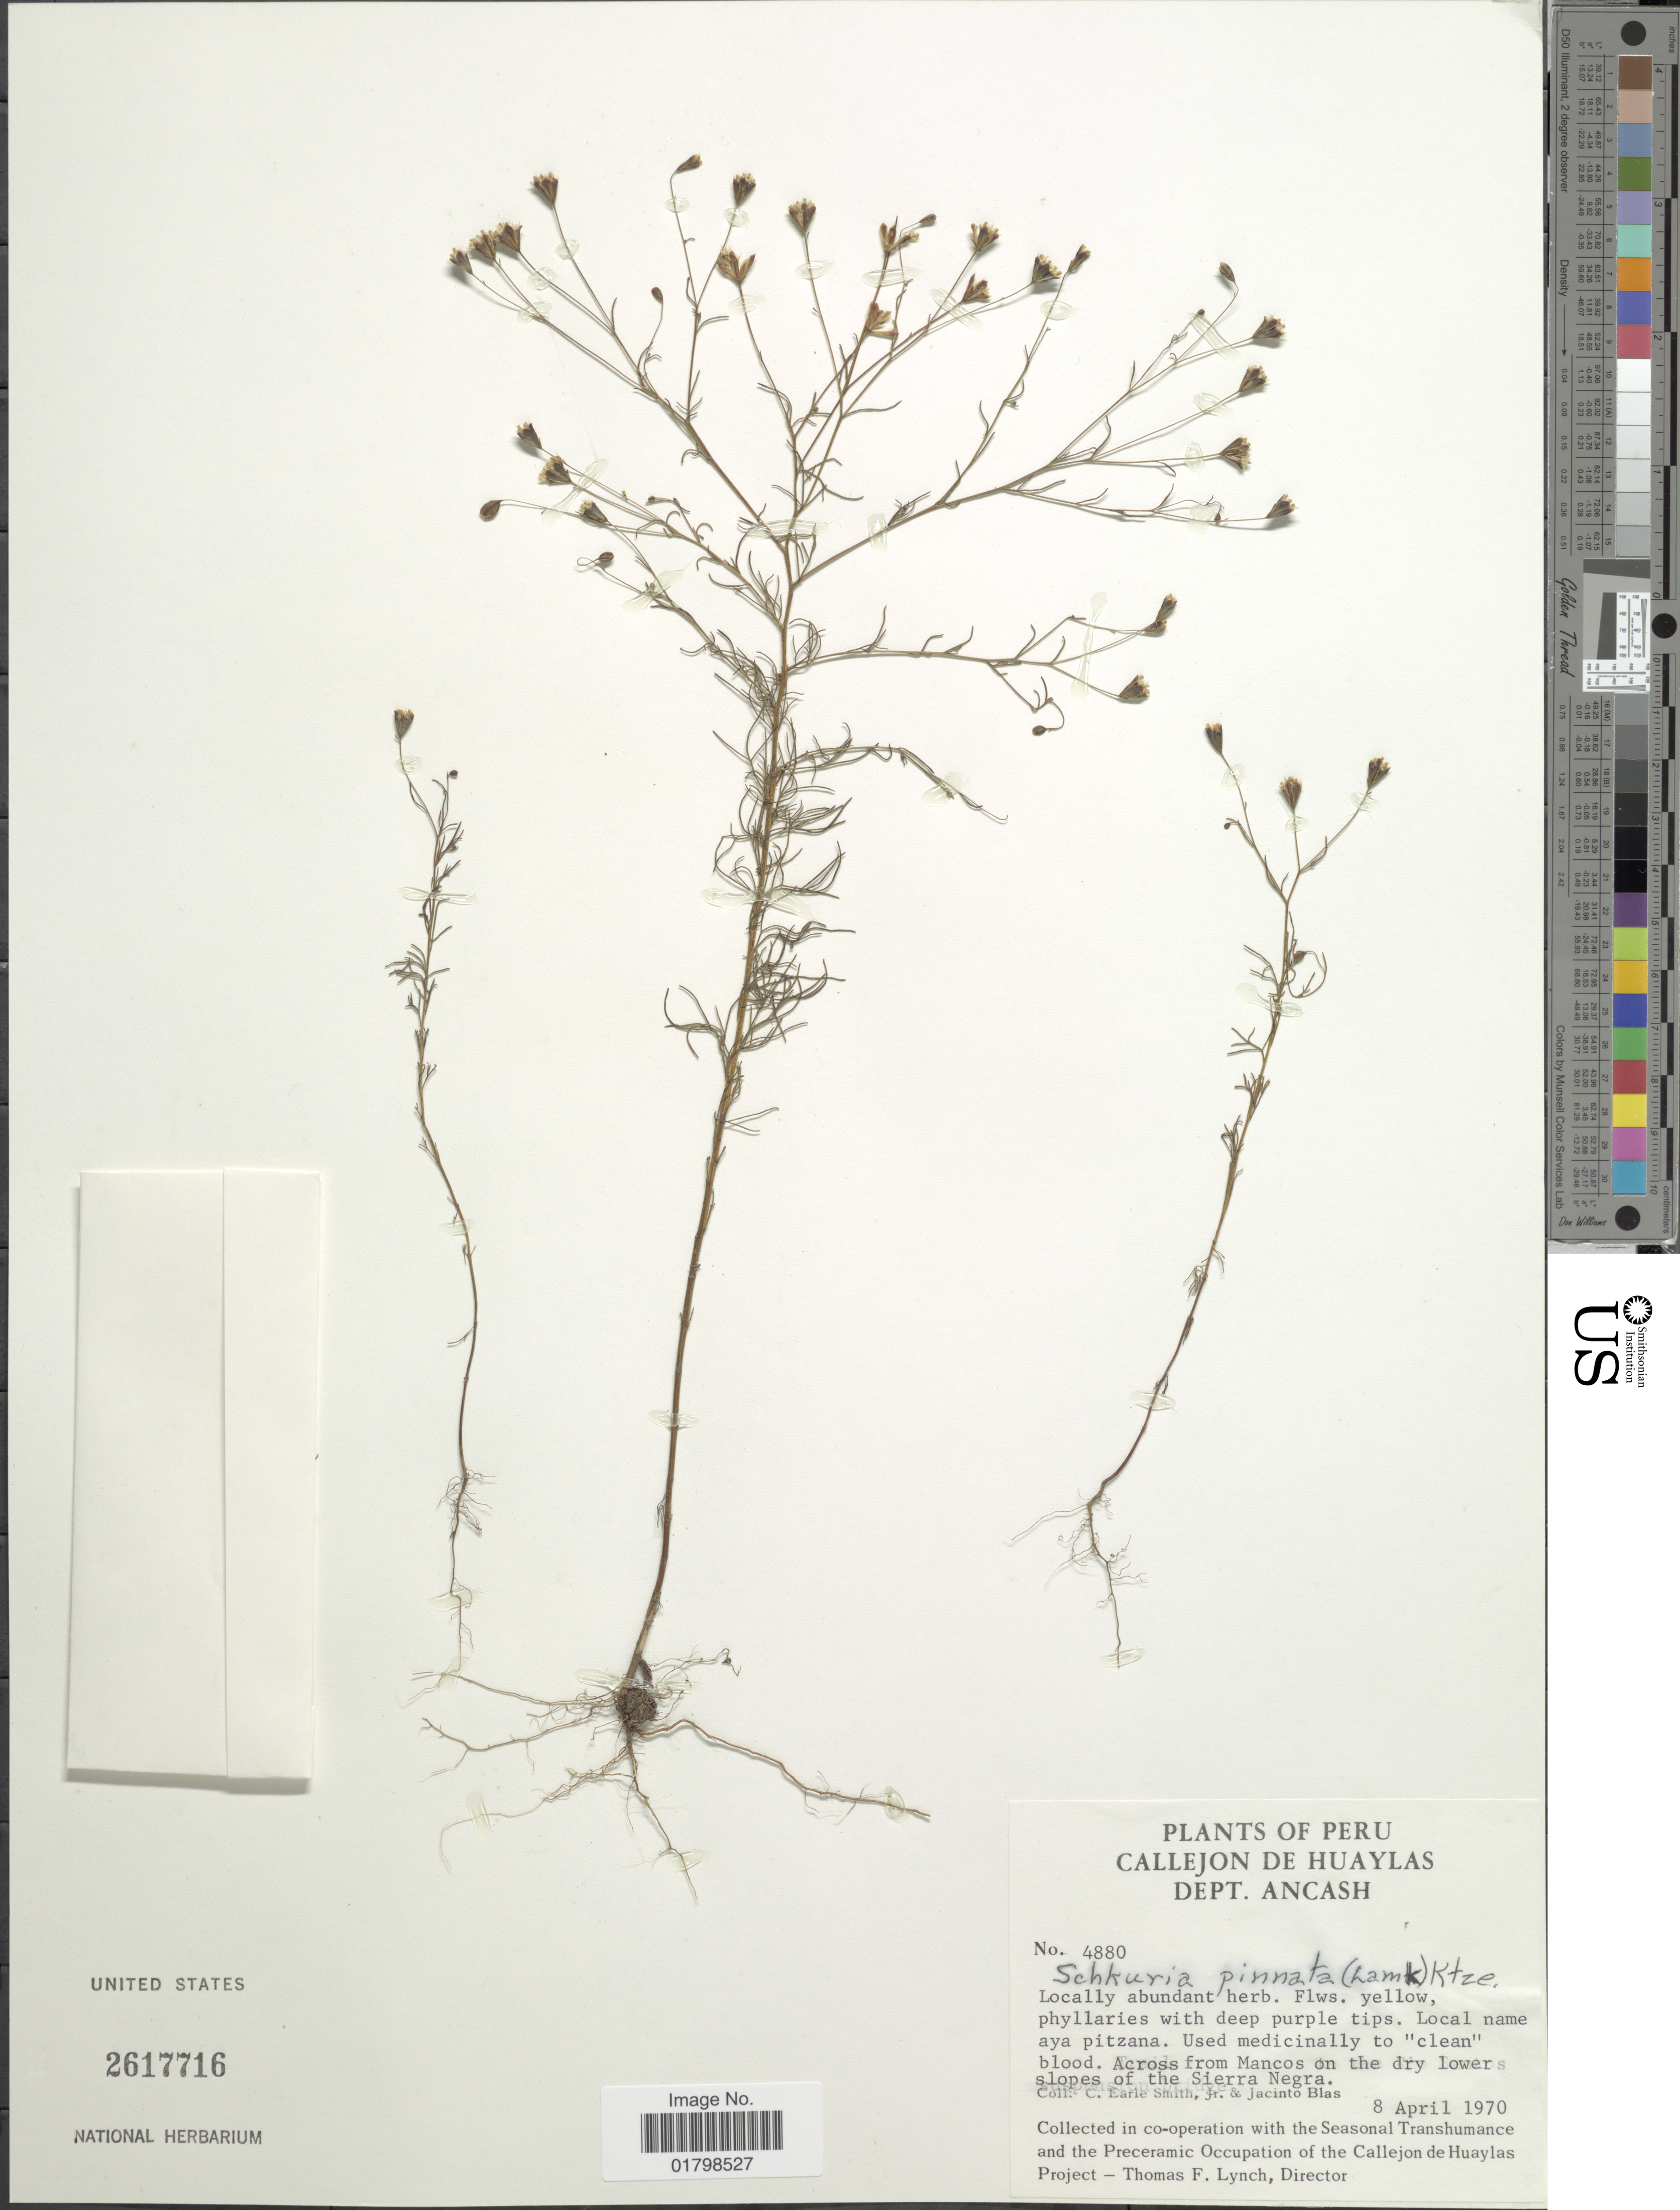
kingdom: Plantae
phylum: Tracheophyta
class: Magnoliopsida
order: Asterales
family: Asteraceae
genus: Schkuhria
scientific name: Schkuhria pinnata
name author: (Lam.) Kuntze ex Thell.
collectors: C. E. Smith Jr. & J. Blas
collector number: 4880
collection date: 1970-04-08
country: Peru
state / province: Ancash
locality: Across from Mancos on the dry lower slopes of the Sierra Negra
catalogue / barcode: US 2617716